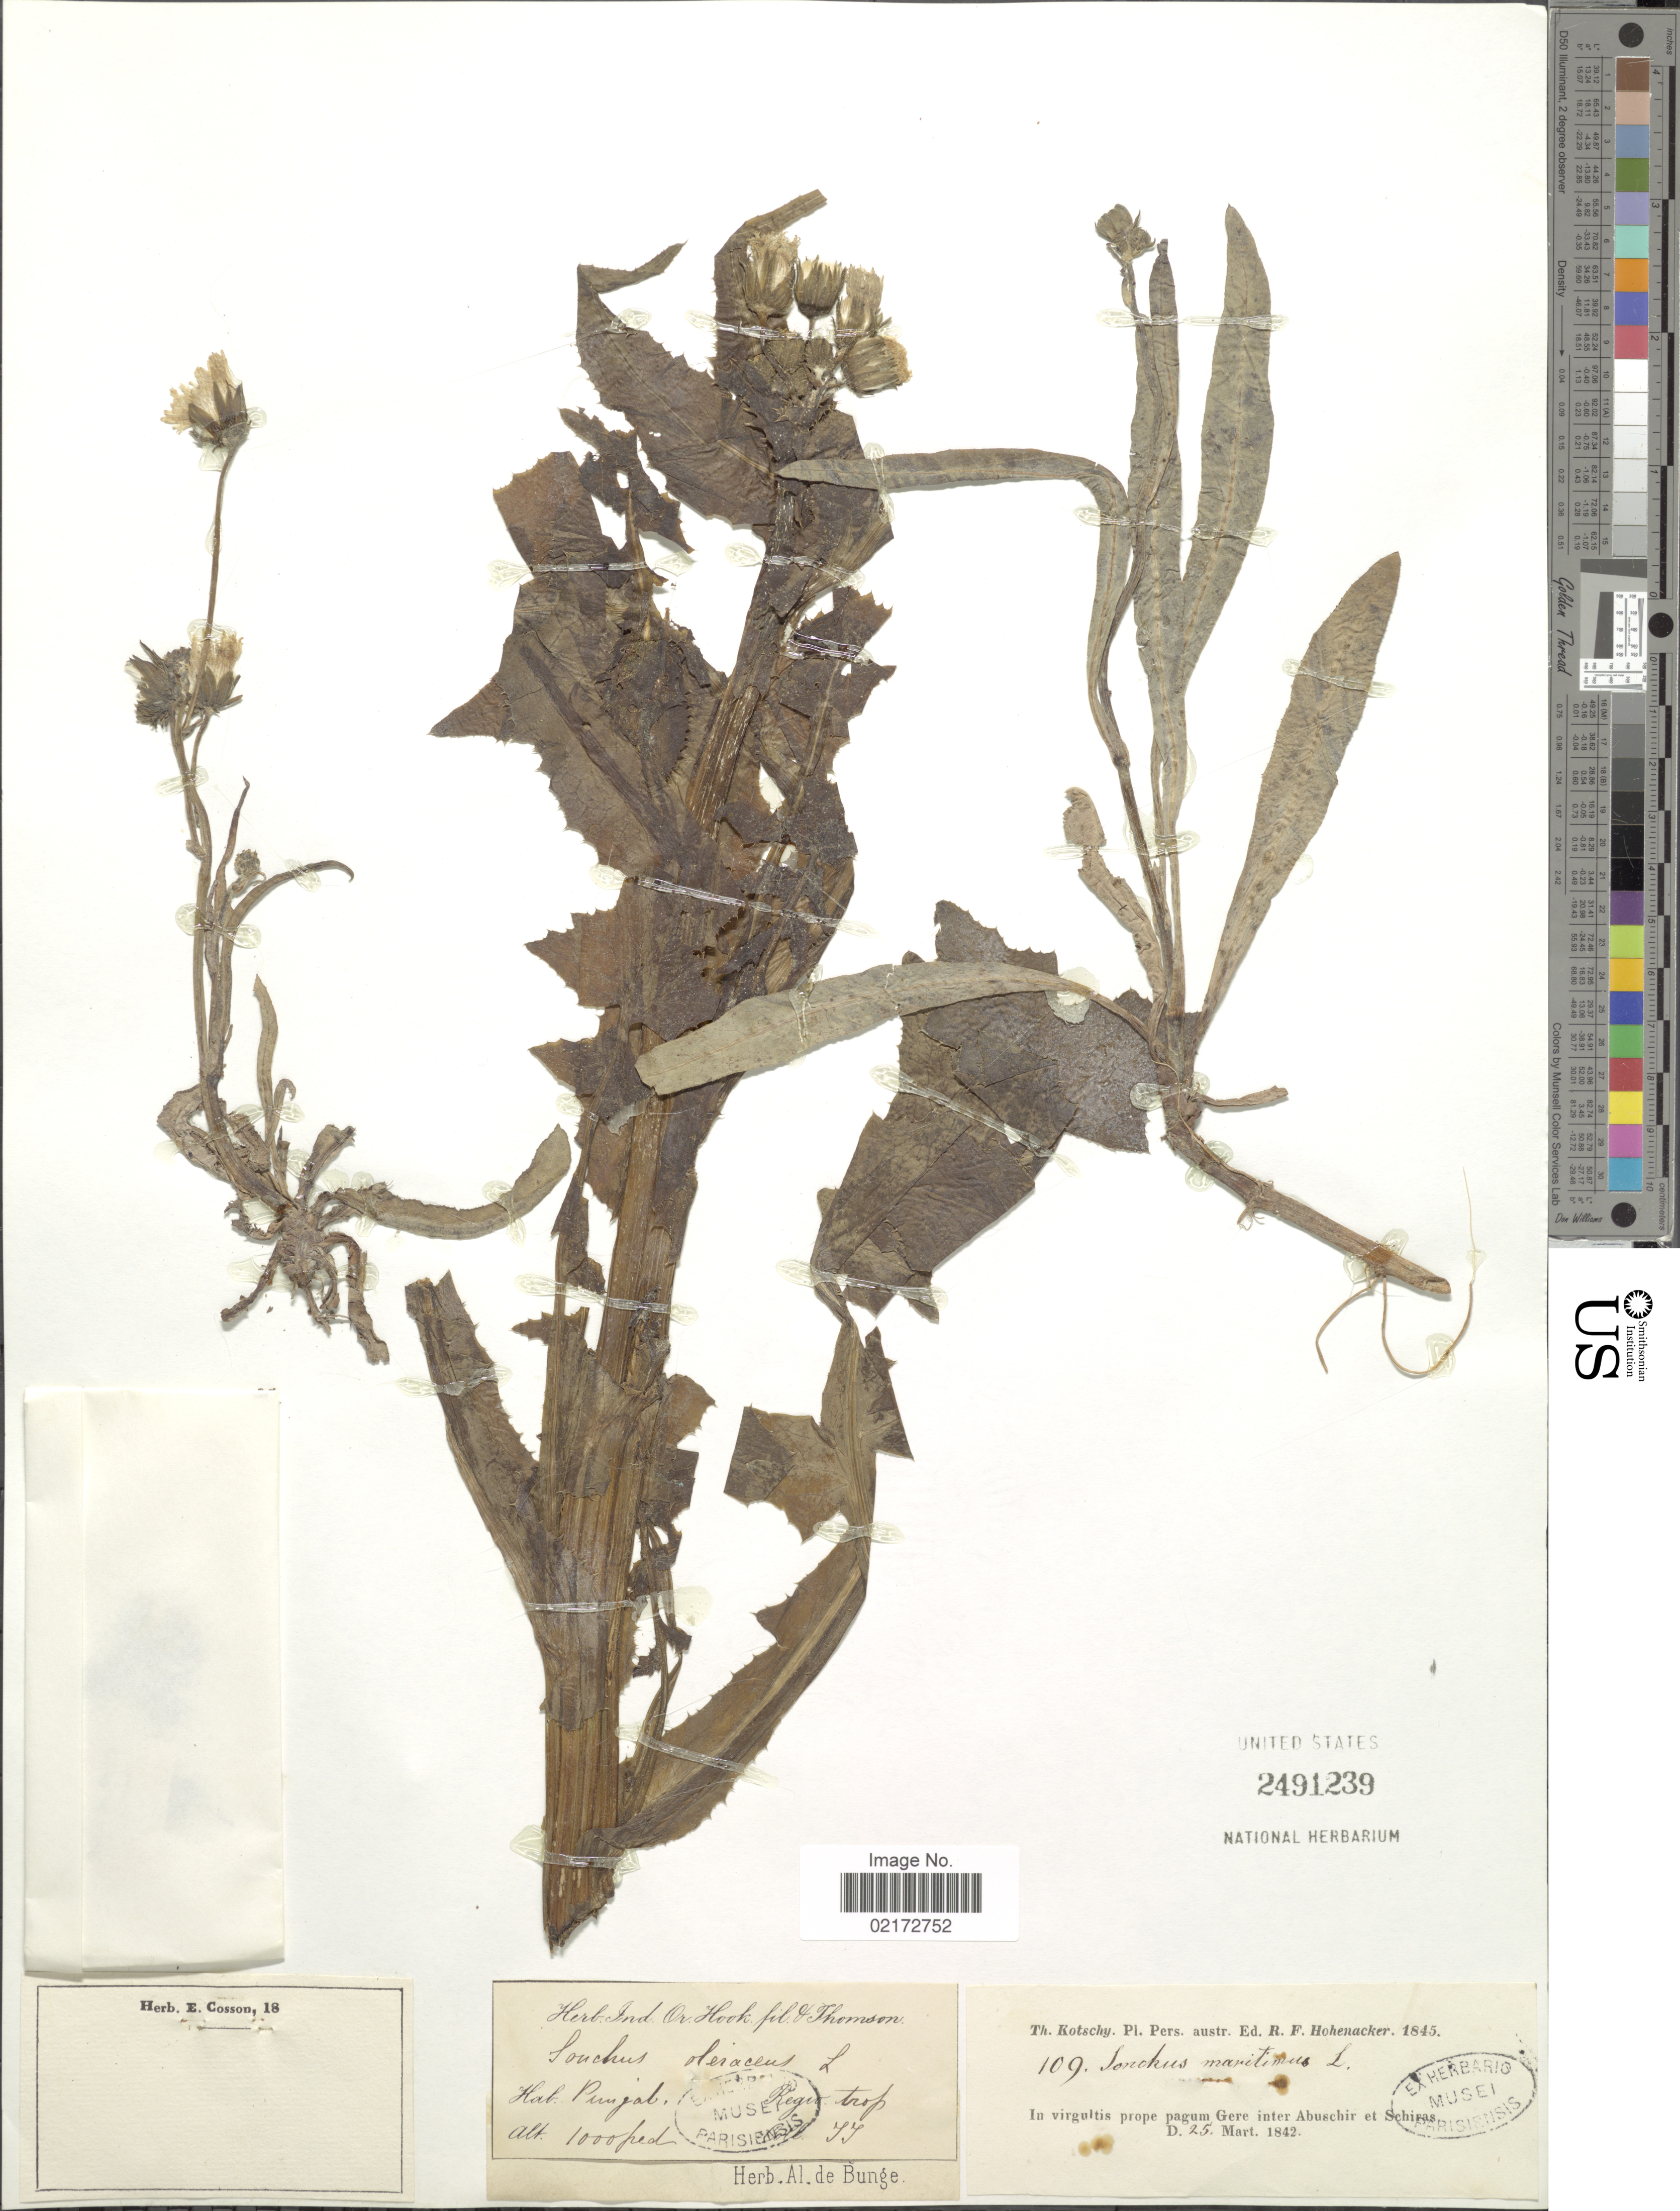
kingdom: Plantae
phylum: Tracheophyta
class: Magnoliopsida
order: Asterales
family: Asteraceae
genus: Sonchus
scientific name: Sonchus oleraceus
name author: L.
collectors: K. G. Kotschy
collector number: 109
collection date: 1842-03-25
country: Iran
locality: In virgultis prope pagum Gere inter Abuschir et Schiras. Punjab. Regio trop.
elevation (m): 305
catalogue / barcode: US 2491239